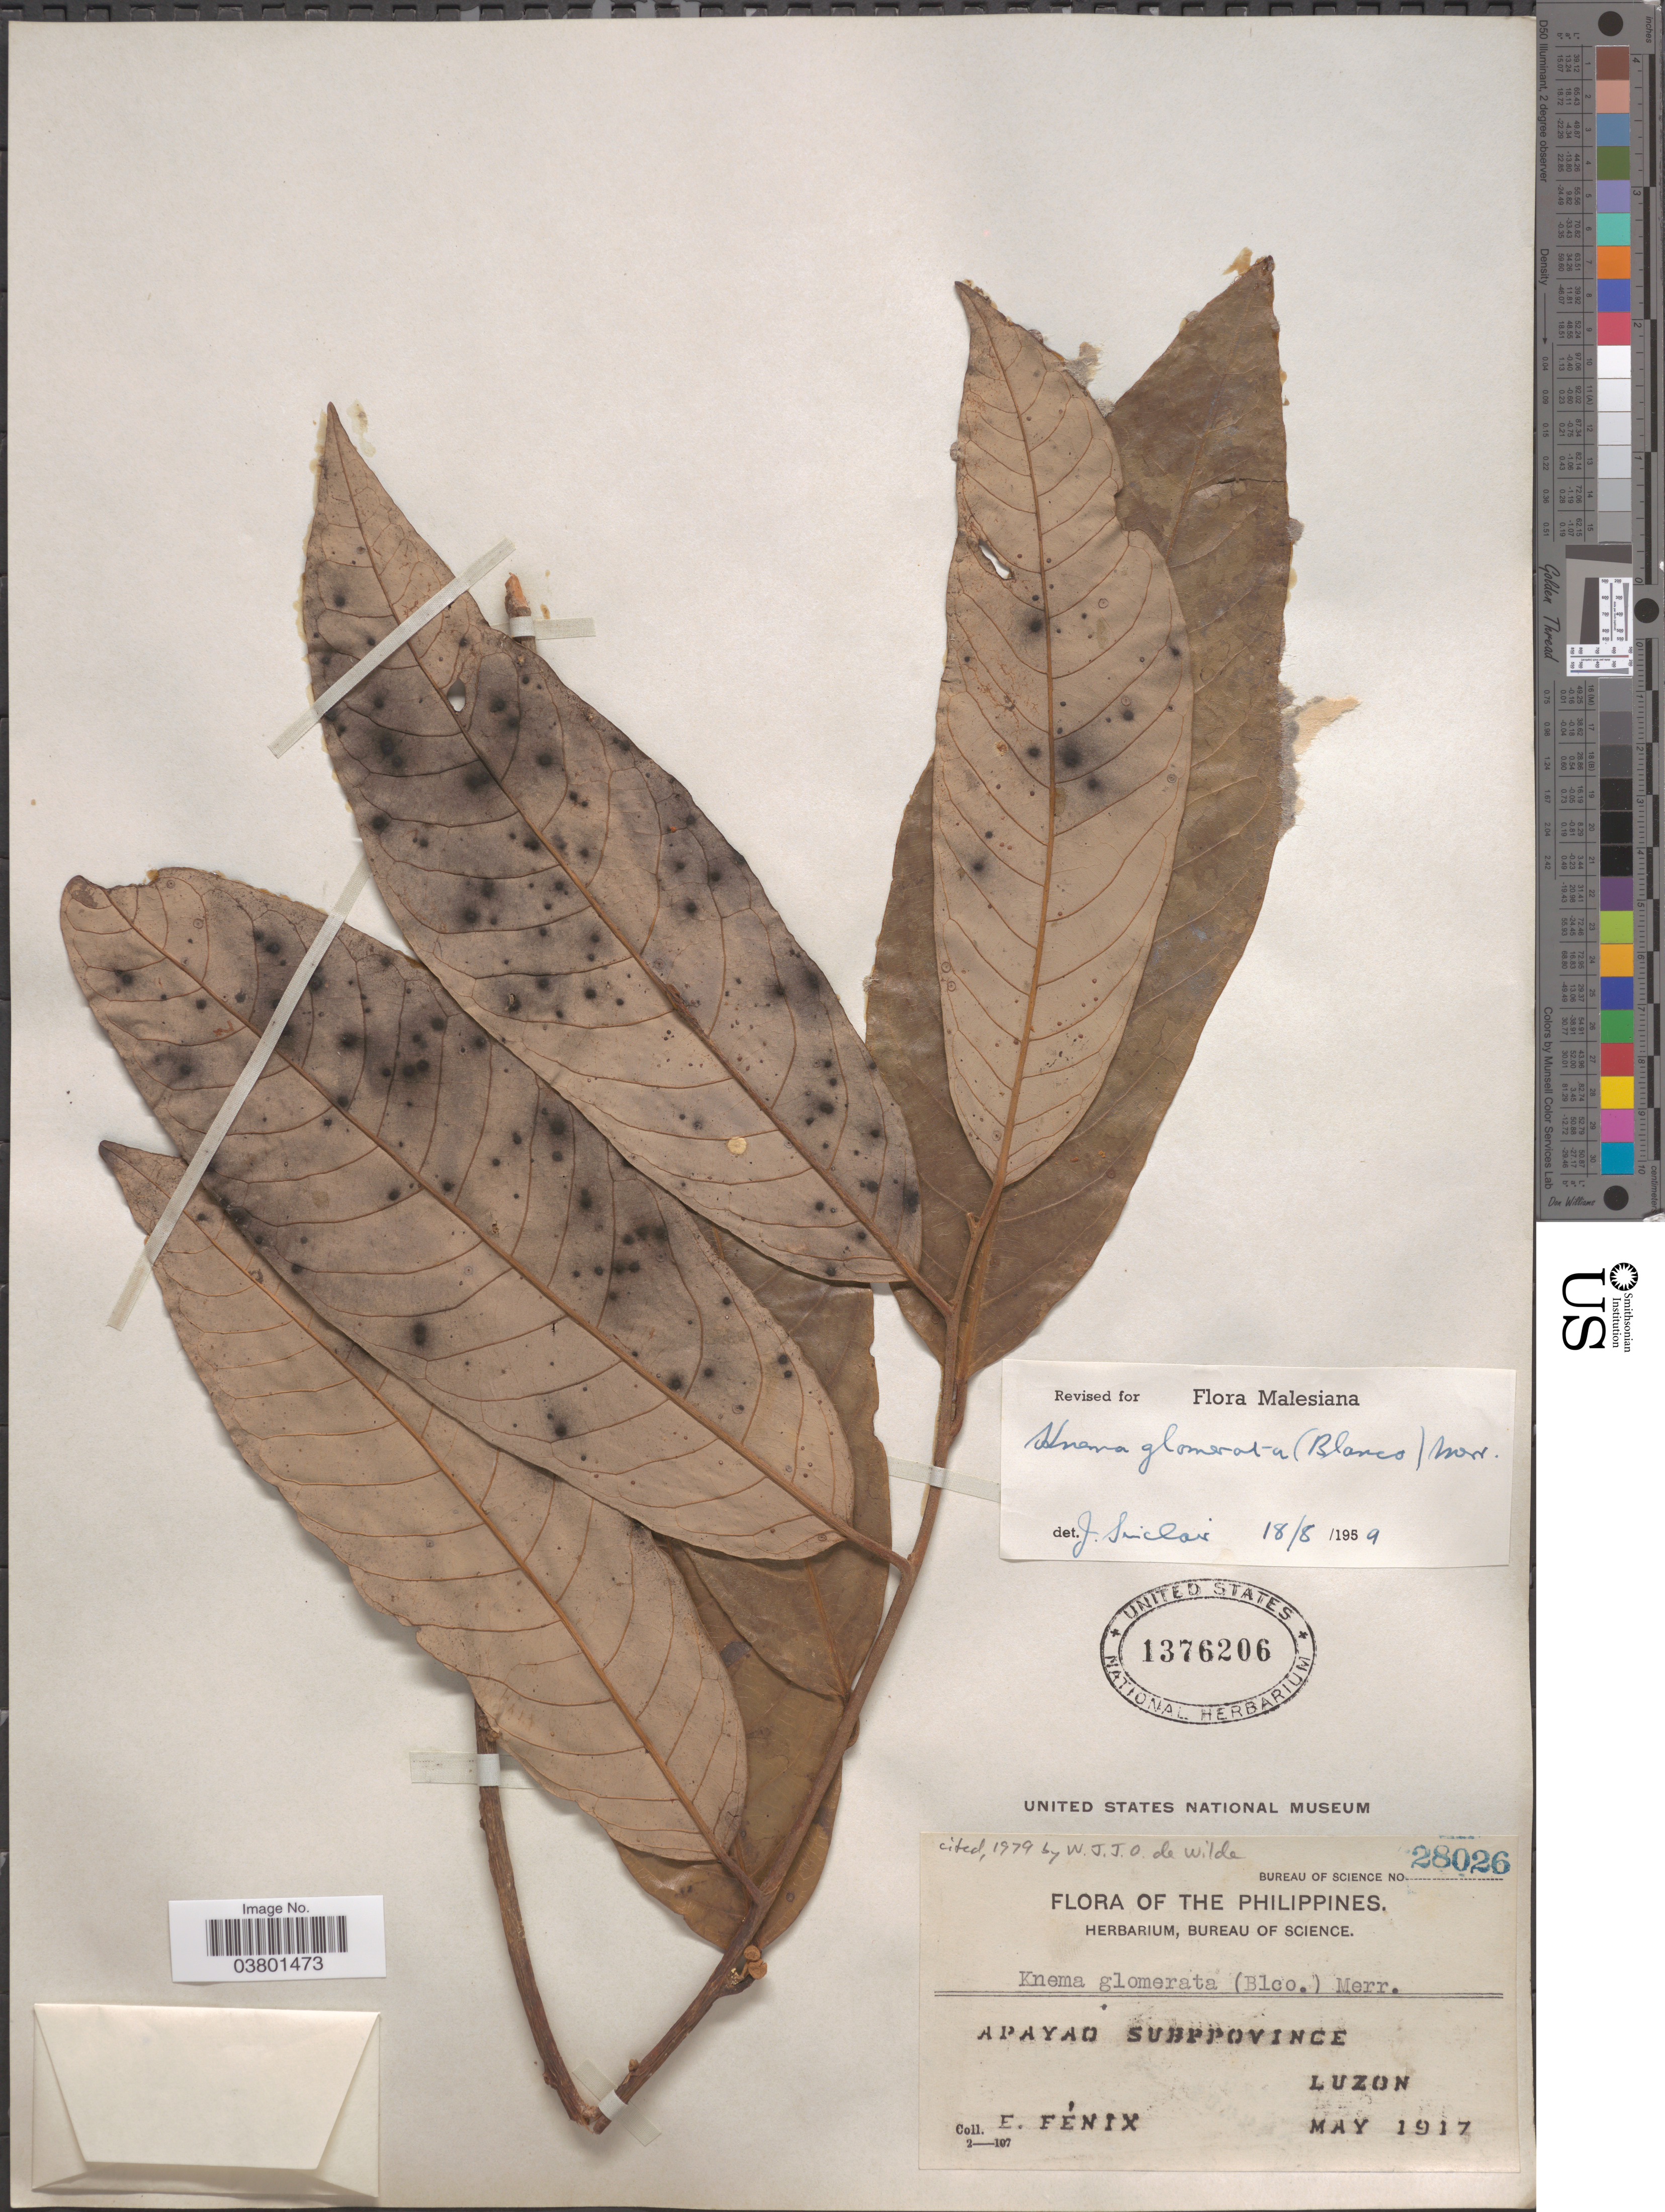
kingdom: Plantae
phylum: Tracheophyta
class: Magnoliopsida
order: Magnoliales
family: Myristicaceae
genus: Knema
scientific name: Knema glomerata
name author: (Blanco) Merr.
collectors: E. Fenix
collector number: Bureau of Science 28026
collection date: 1917-05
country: Philippines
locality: Apayao Subprovince. Luzon.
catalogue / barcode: US 1376206